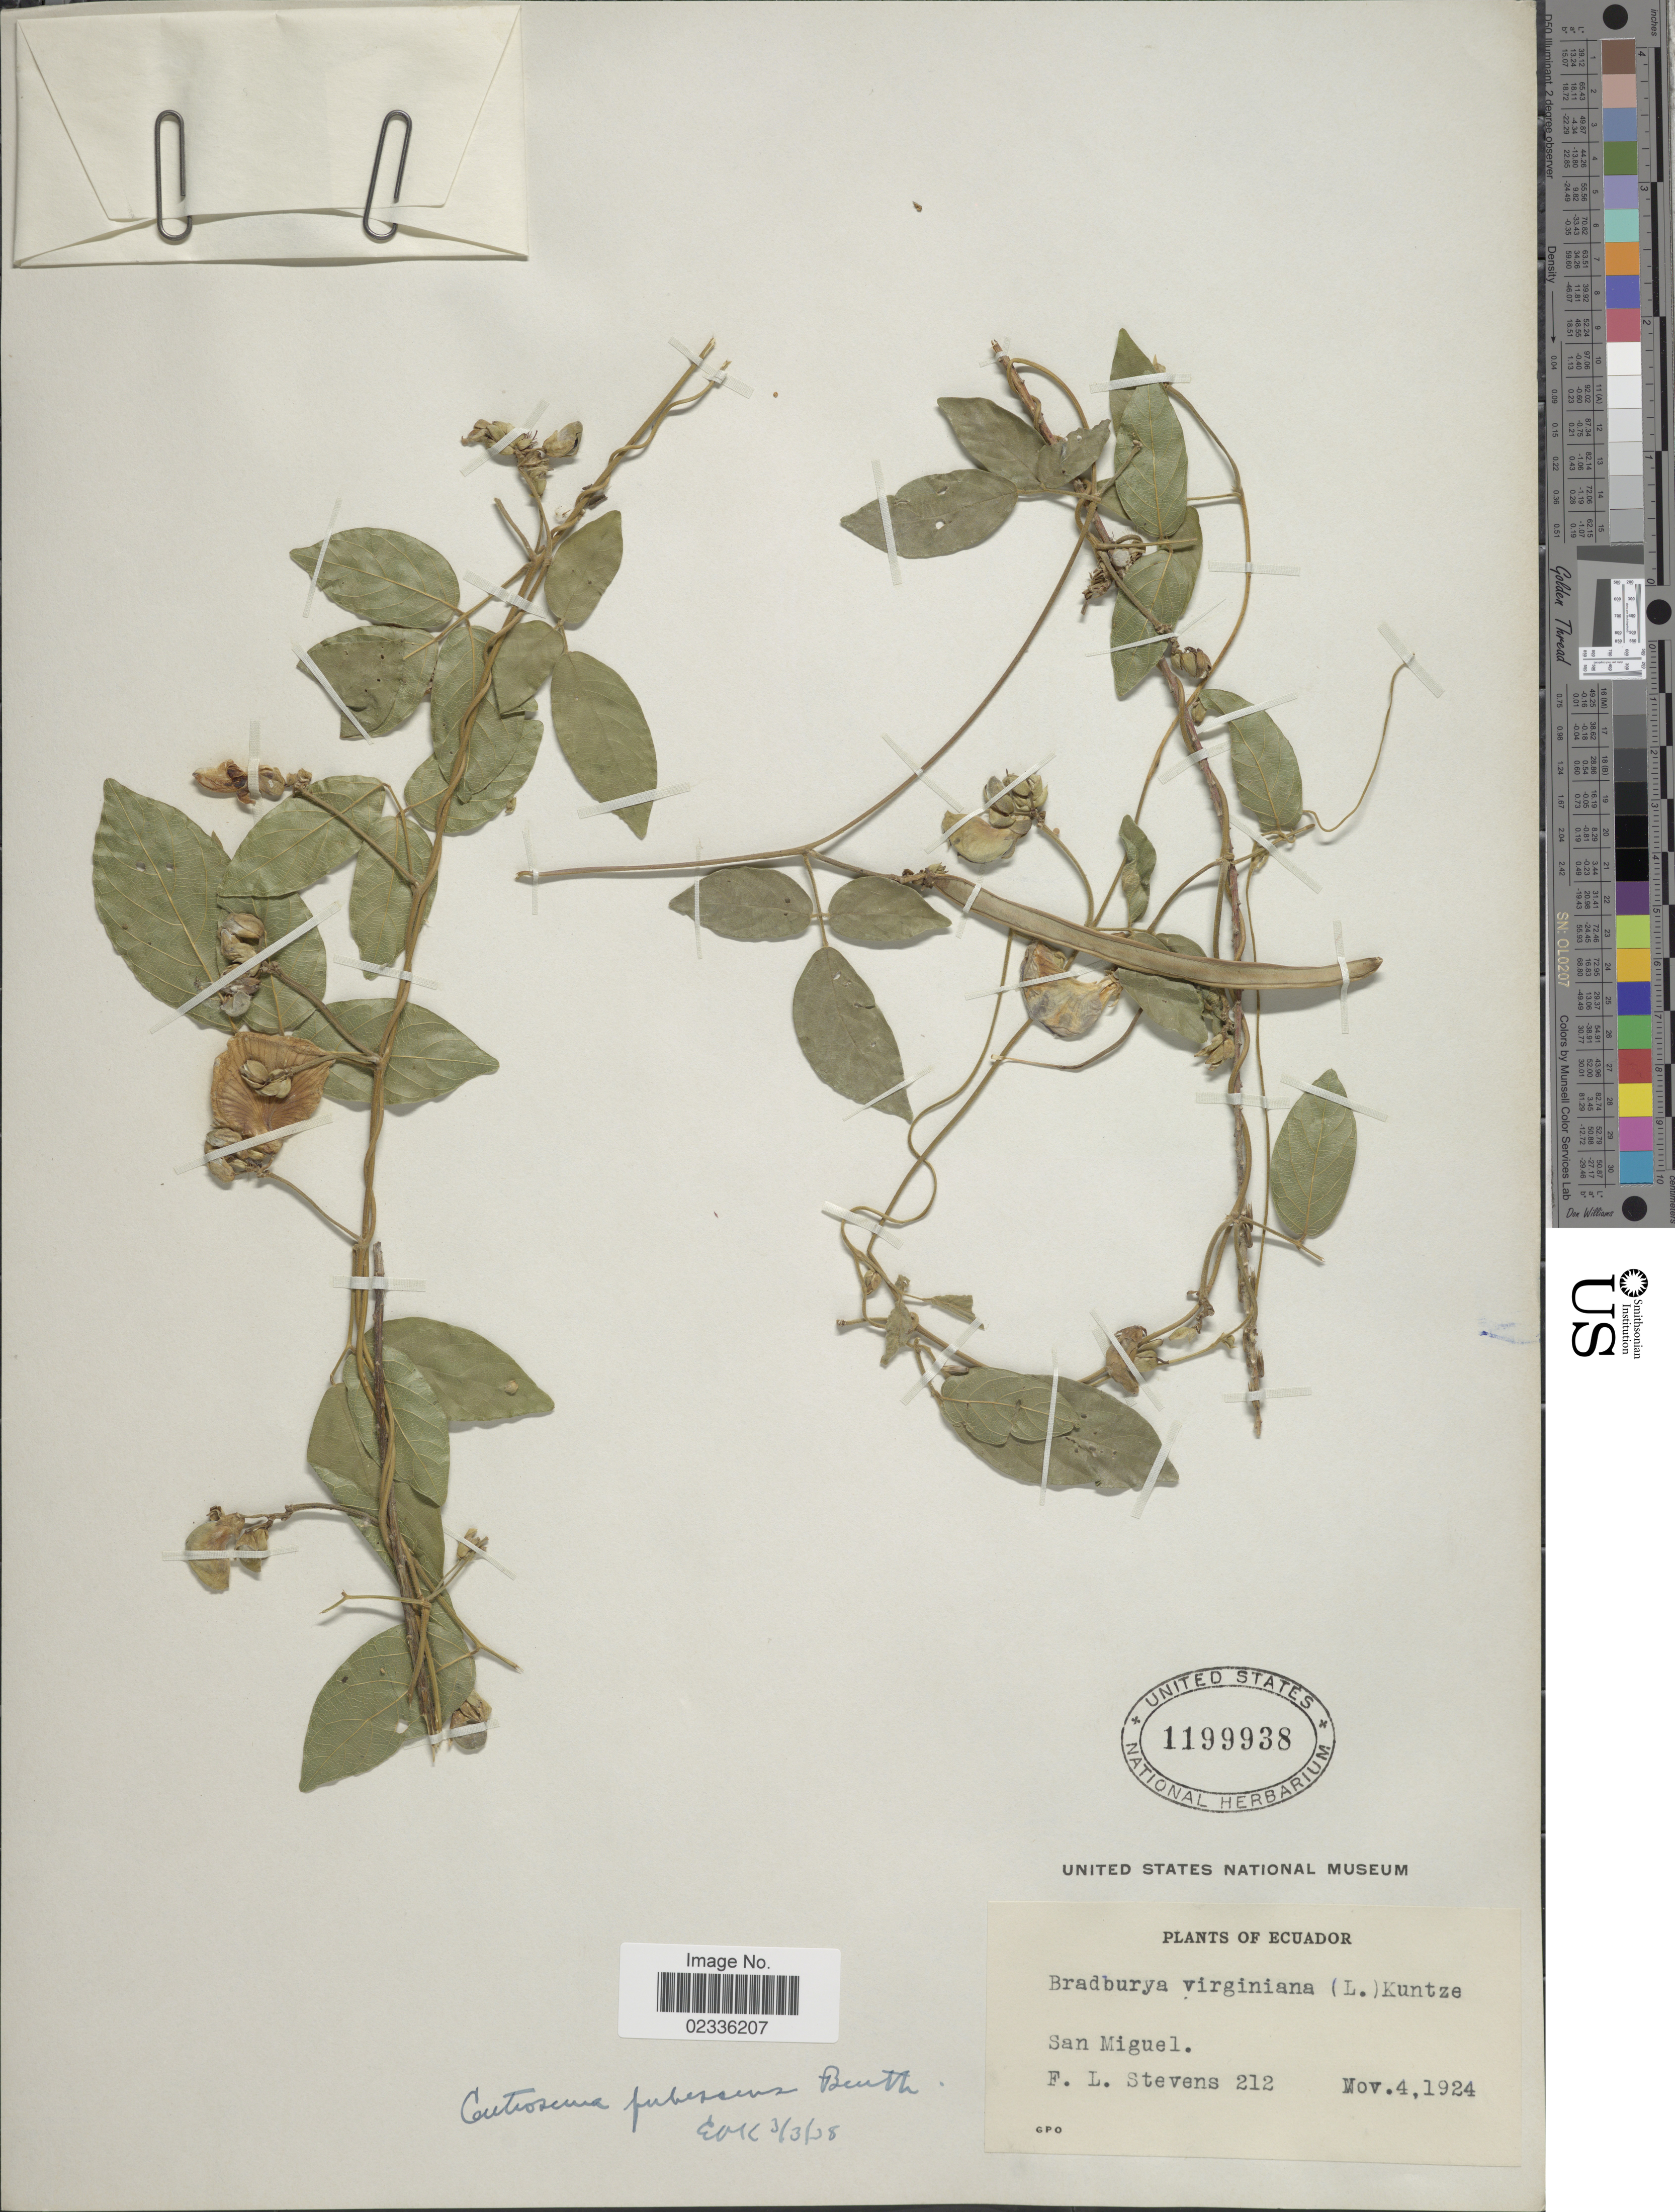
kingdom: Plantae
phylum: Tracheophyta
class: Magnoliopsida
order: Fabales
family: Fabaceae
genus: Centrosema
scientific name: Centrosema pubescens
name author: Benth.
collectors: F. L. Stevens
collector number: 212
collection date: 1924-11-04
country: Ecuador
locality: San Miguel, Ecuador.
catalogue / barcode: US 1199938